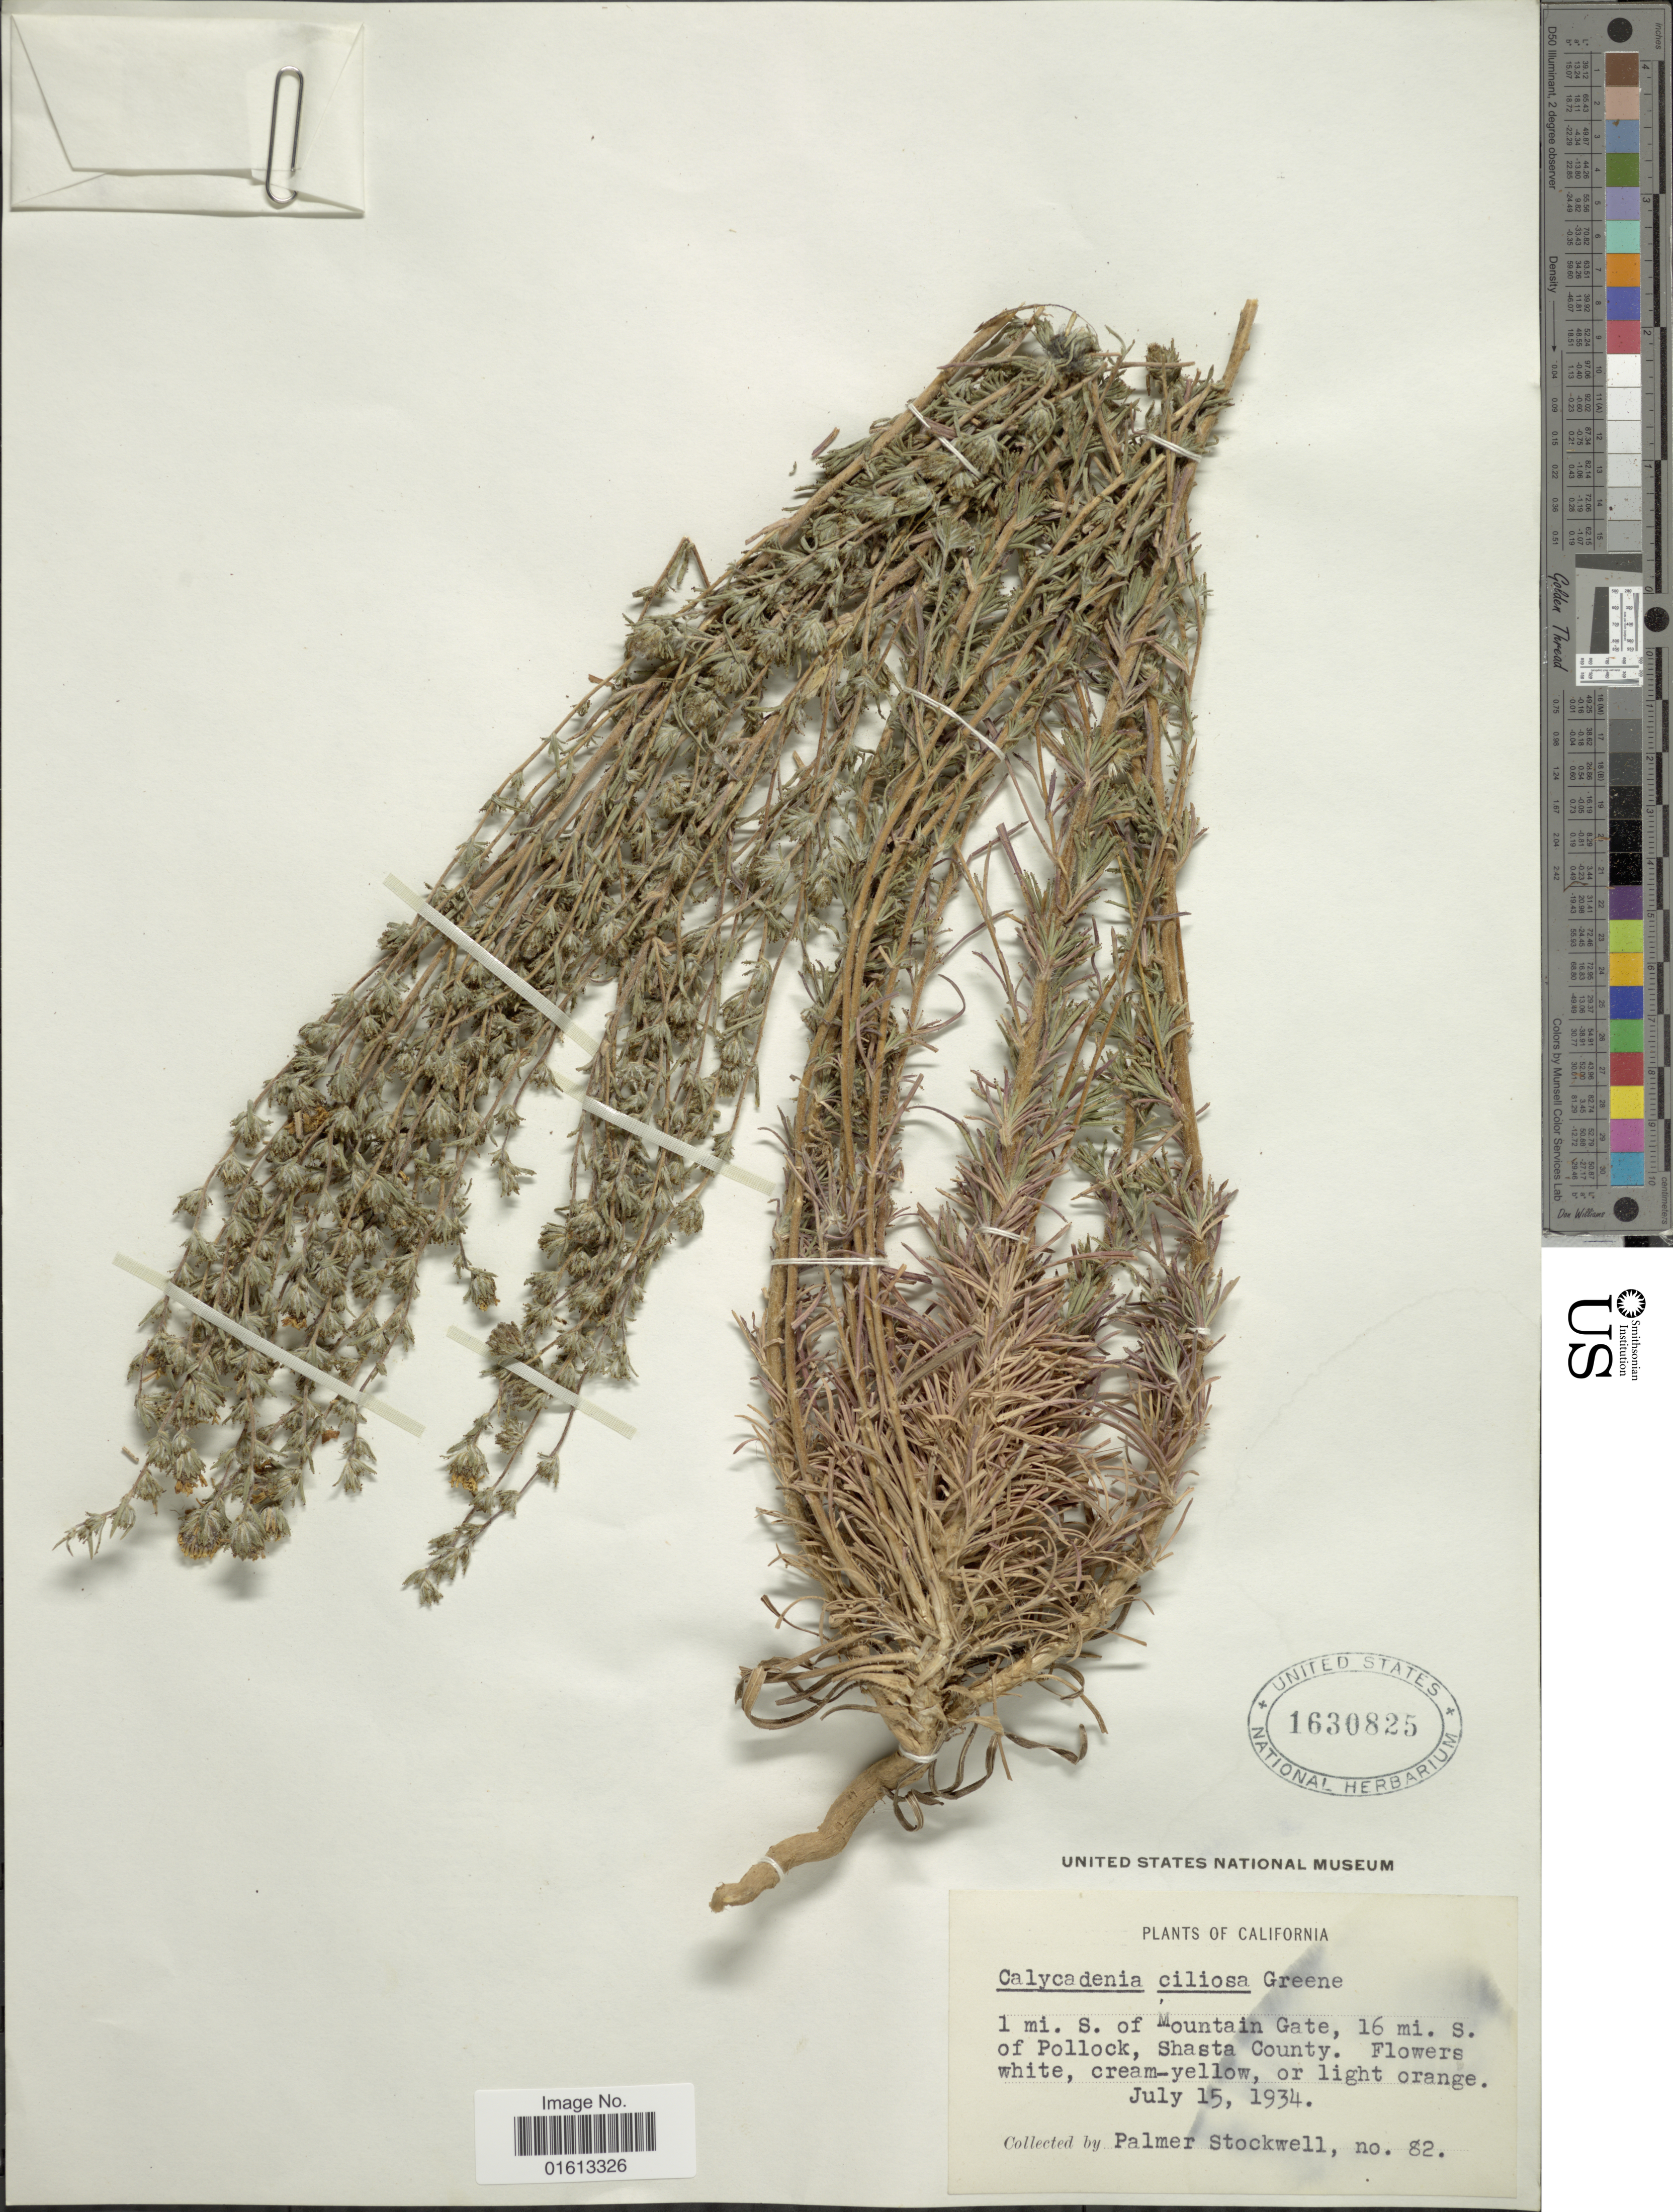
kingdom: Plantae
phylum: Tracheophyta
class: Magnoliopsida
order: Asterales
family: Asteraceae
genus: Calycadenia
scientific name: Calycadenia ciliosa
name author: Greene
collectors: P. Stockwell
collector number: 82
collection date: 1934-07-15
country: United States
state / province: California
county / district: Shasta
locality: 1 mi. S. of Mountain Gate, 16 mi. S. of Pollock, Shasta County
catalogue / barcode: US 1630825